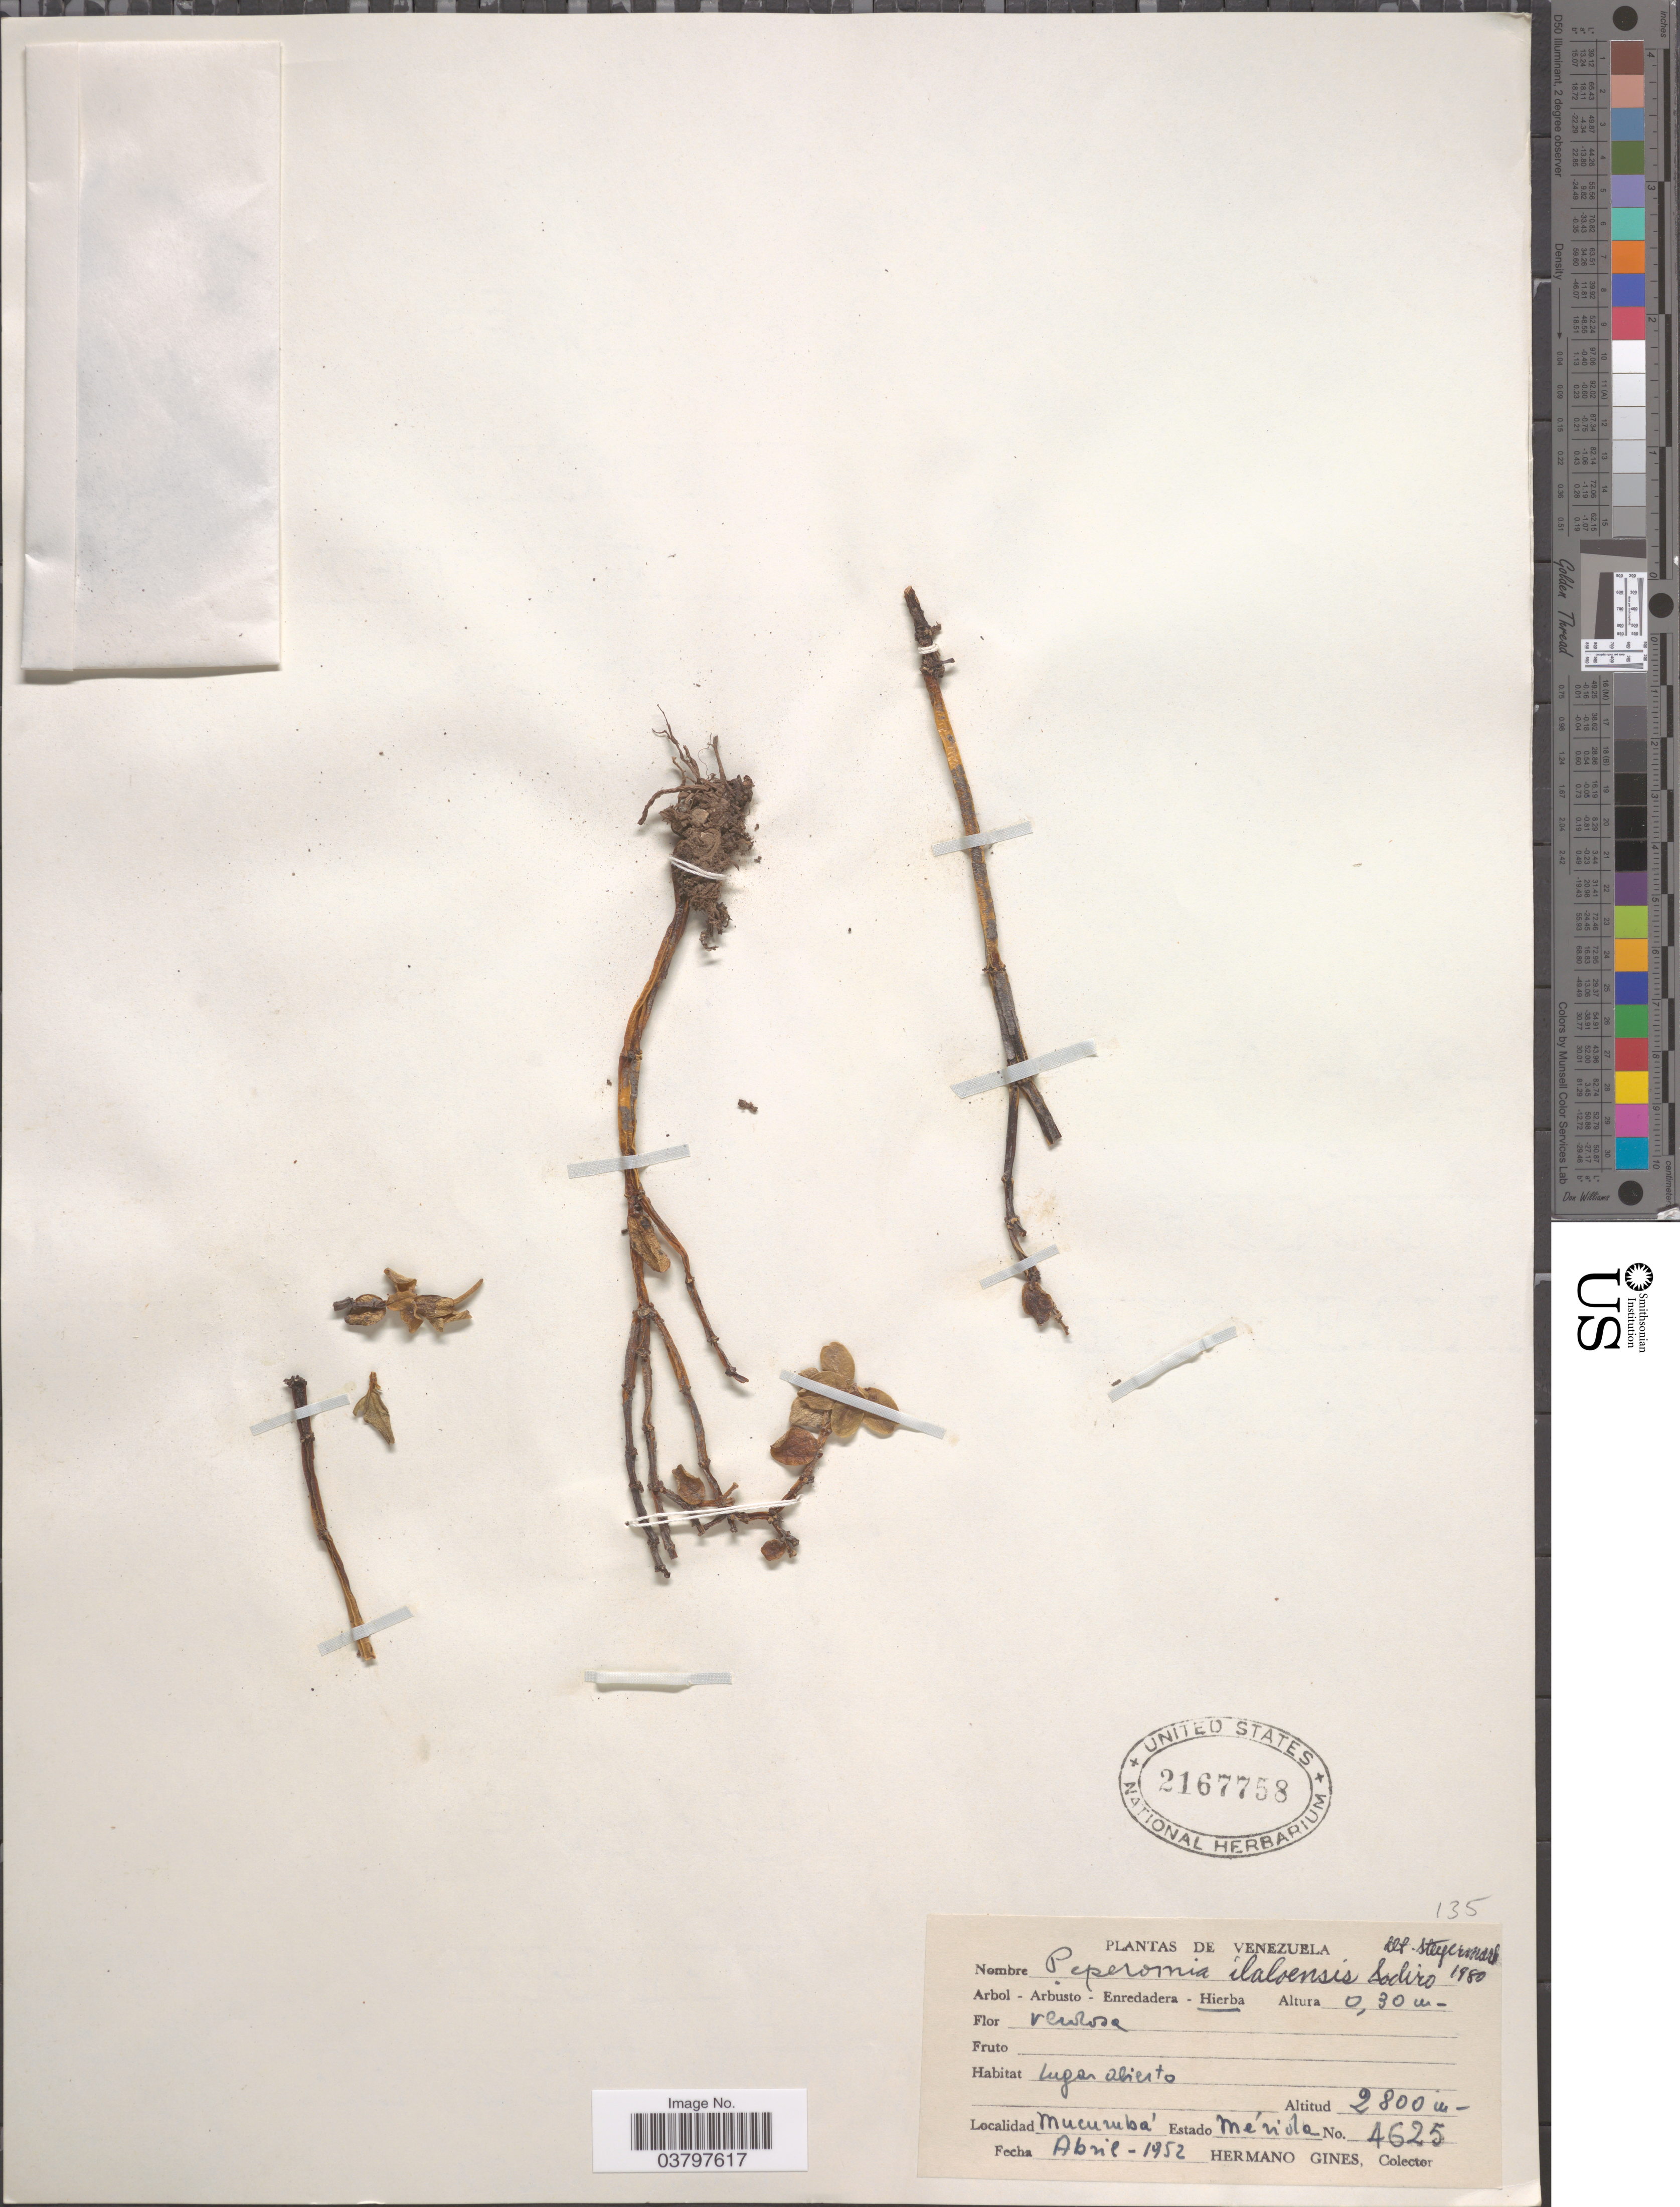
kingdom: Plantae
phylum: Tracheophyta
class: Magnoliopsida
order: Piperales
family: Piperaceae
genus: Peperomia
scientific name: Peperomia ilaloensis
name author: Sodiro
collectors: Bro. Gines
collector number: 4625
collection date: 1952-04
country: Venezuela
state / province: Merida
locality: Mucumbá. Estado Mérida.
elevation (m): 2800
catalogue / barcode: US 2167758